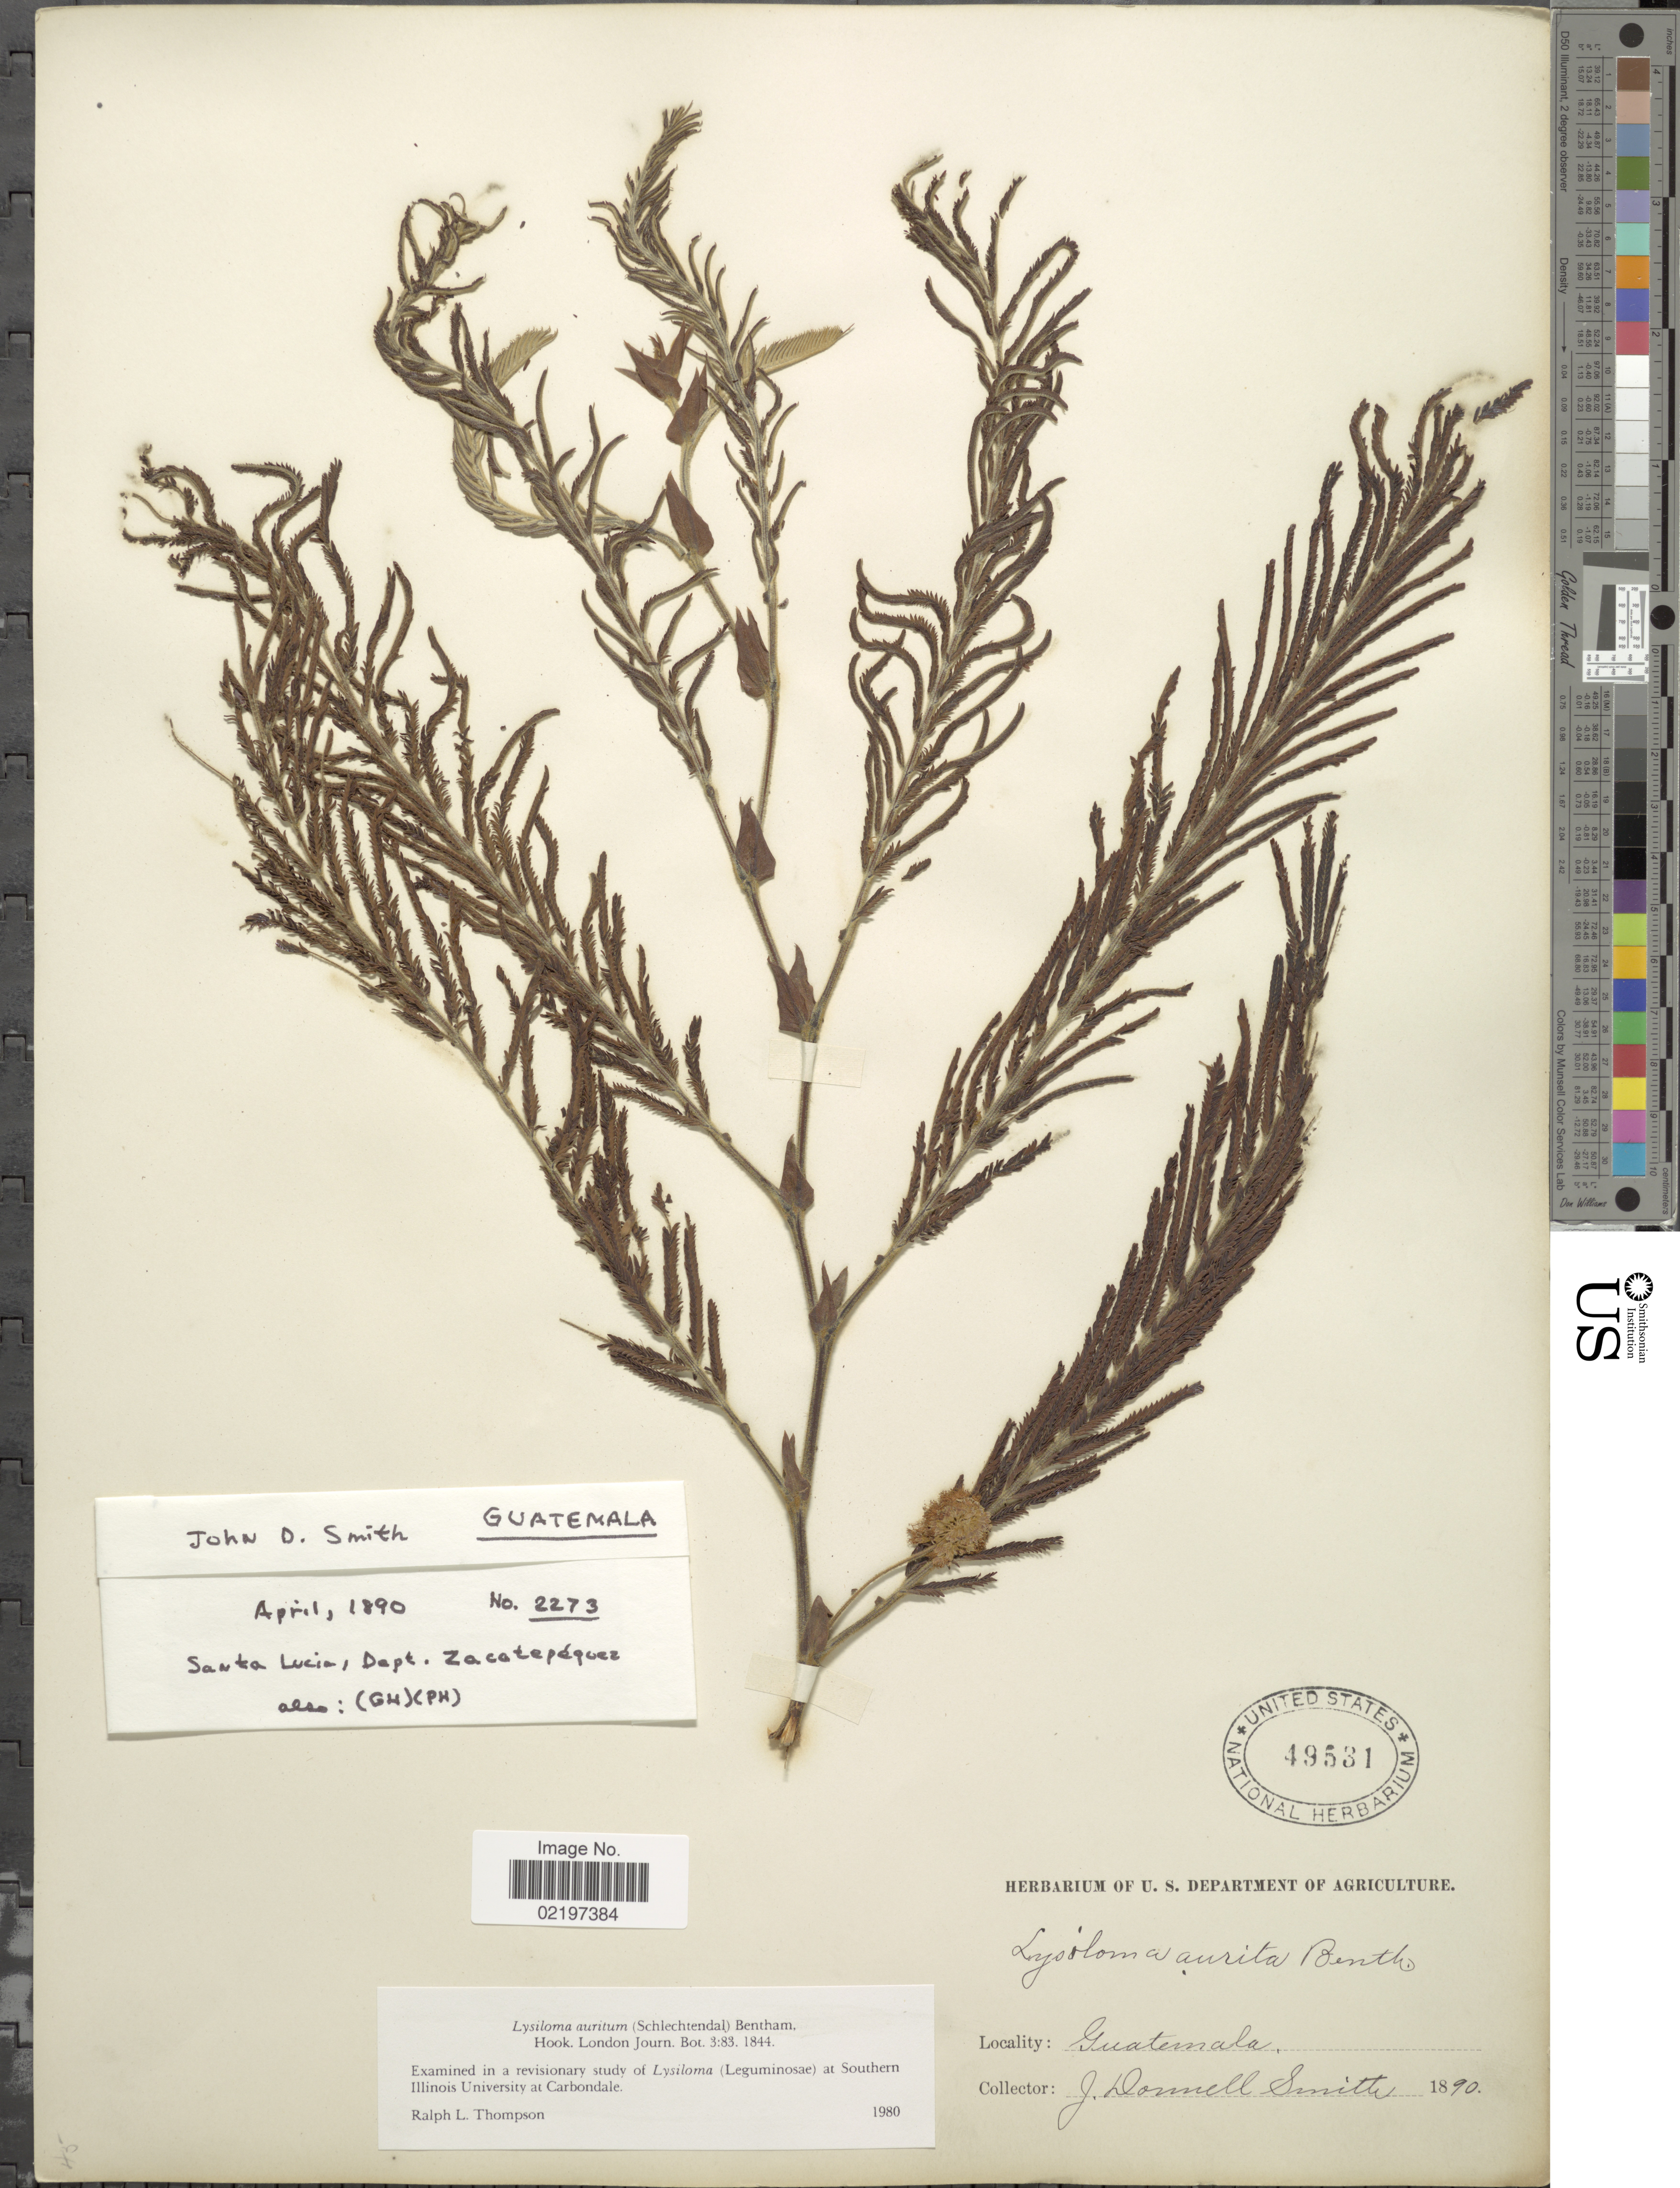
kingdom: Plantae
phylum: Tracheophyta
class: Magnoliopsida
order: Fabales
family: Fabaceae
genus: Lysiloma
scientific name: Lysiloma auritum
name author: (Schltdl.) Benth.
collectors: J. Donnell Smith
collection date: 1890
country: Guatemala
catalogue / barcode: US 49531